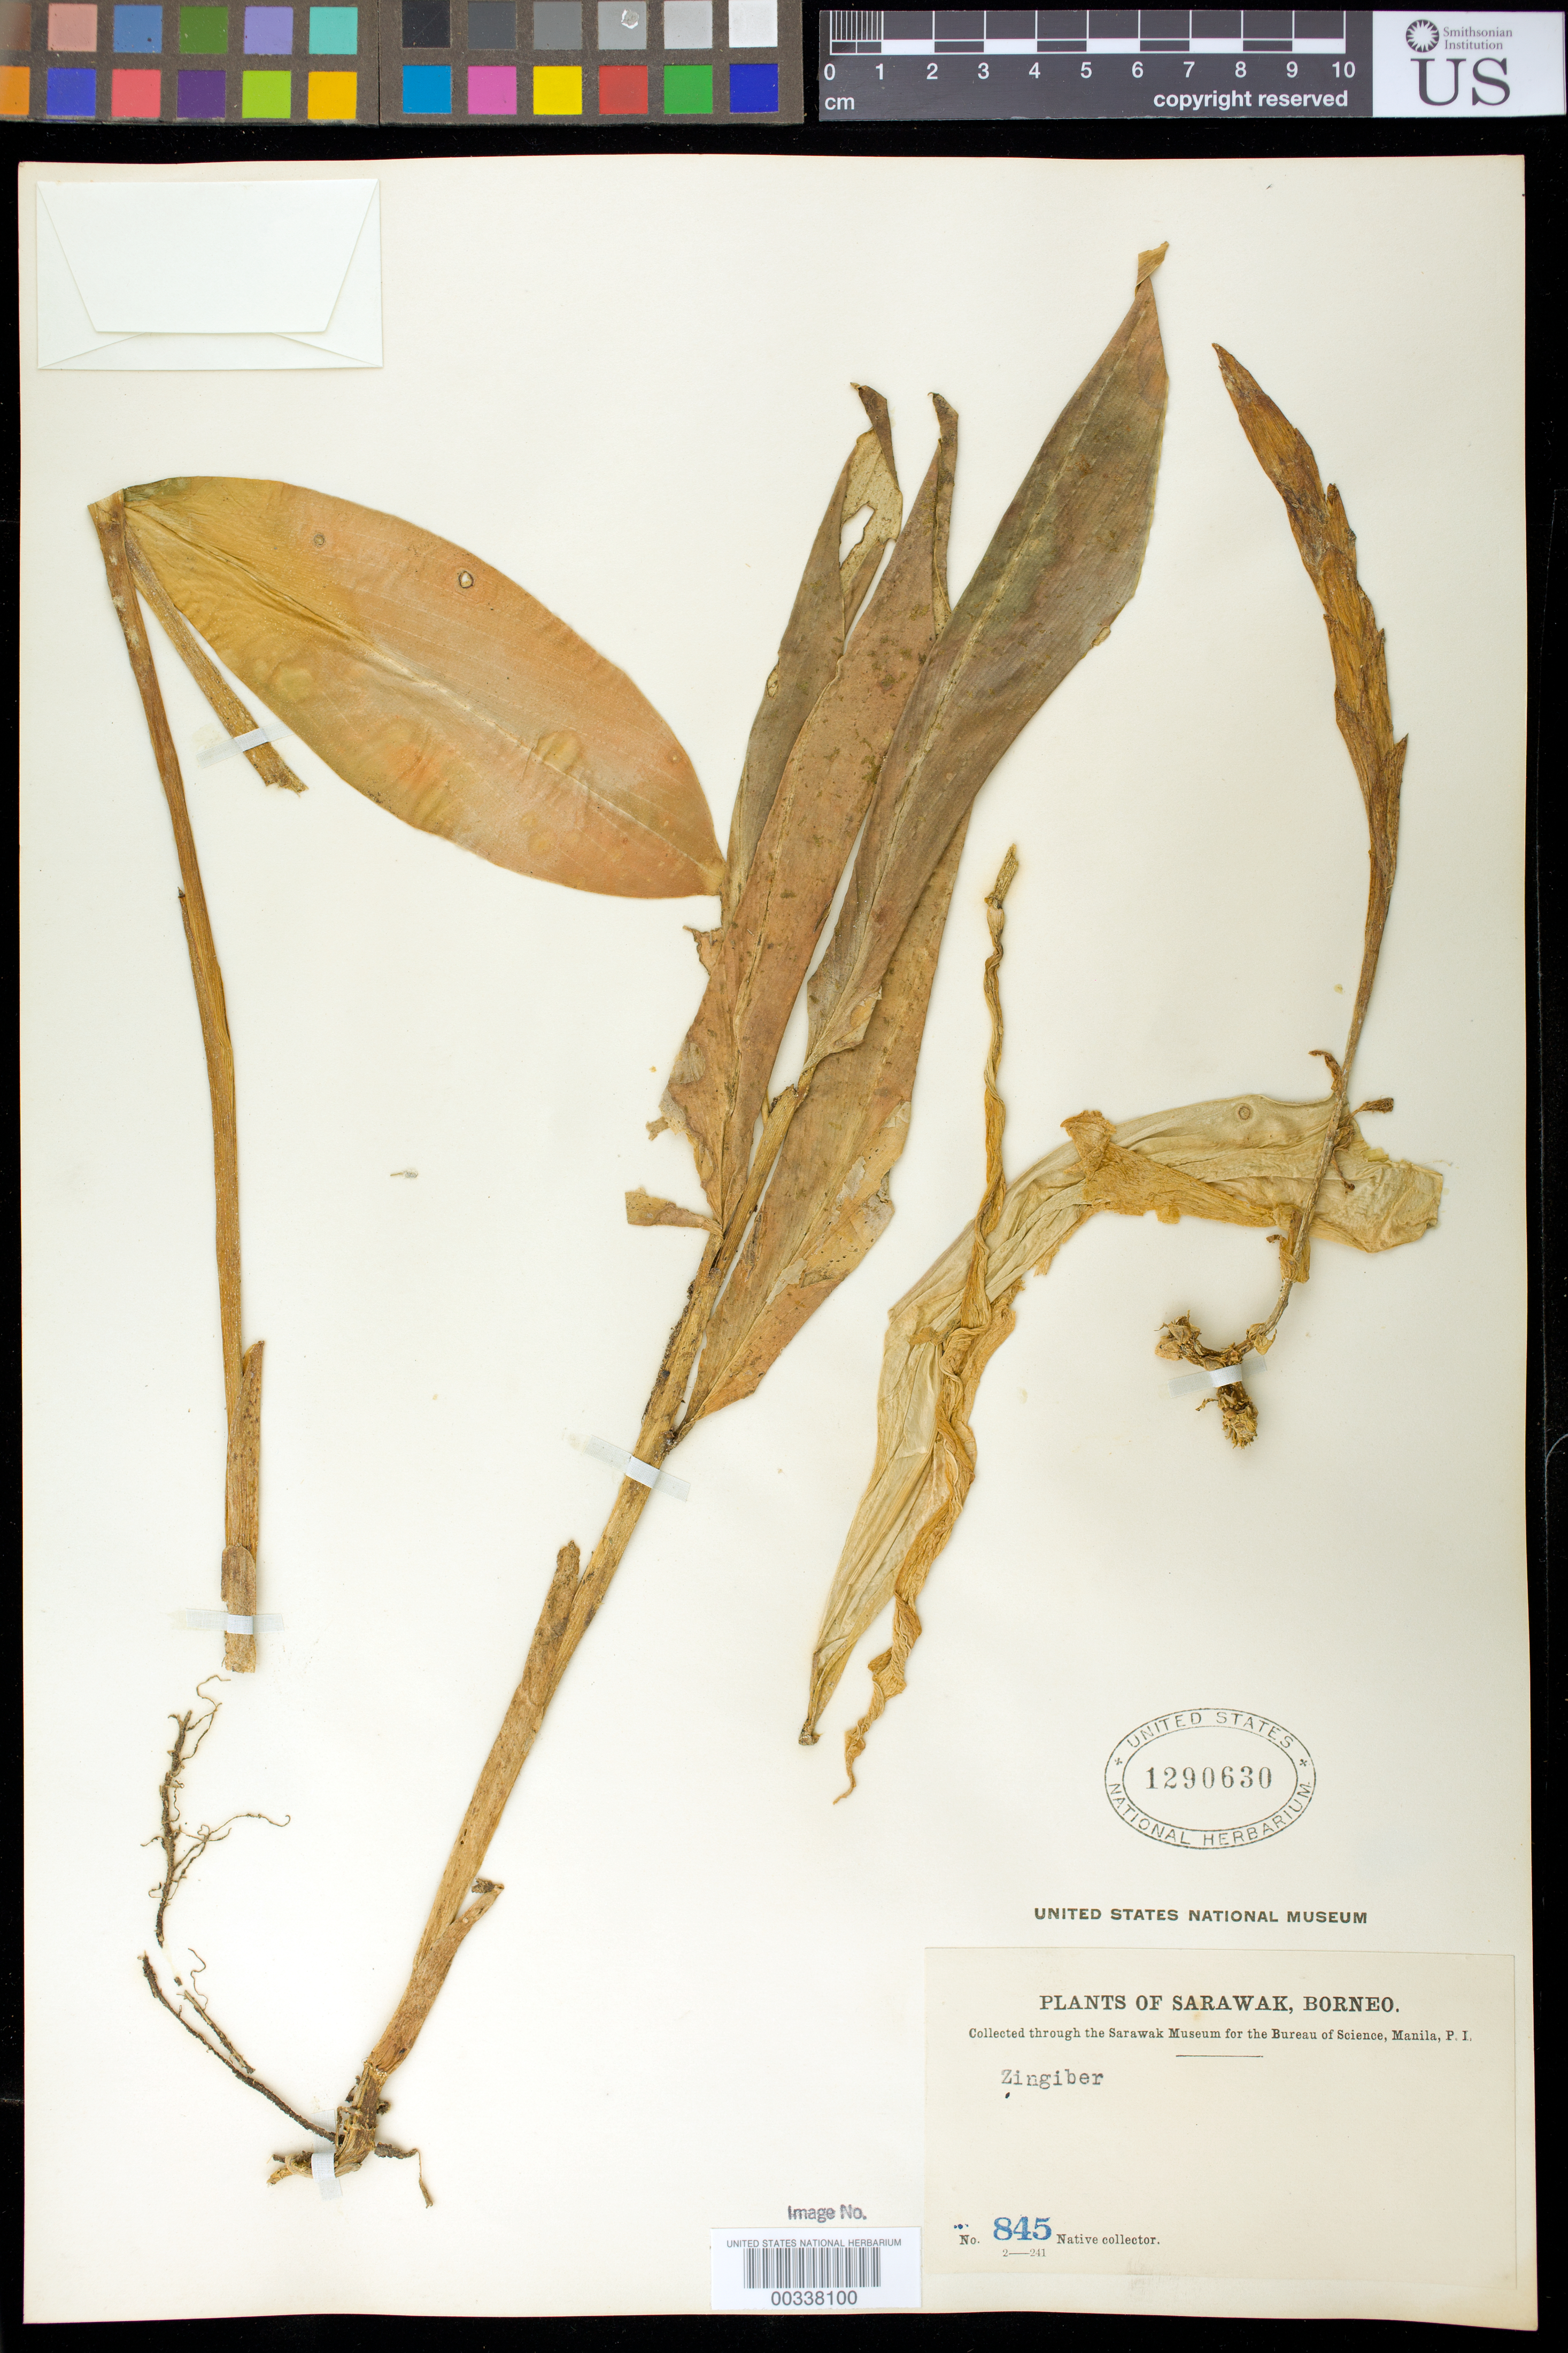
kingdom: Plantae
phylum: Tracheophyta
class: Liliopsida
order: Zingiberales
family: Zingiberaceae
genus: Zingiber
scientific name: Zingiber sp.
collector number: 845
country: Malaysia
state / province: Sarawak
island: Borneo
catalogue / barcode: US 1290630